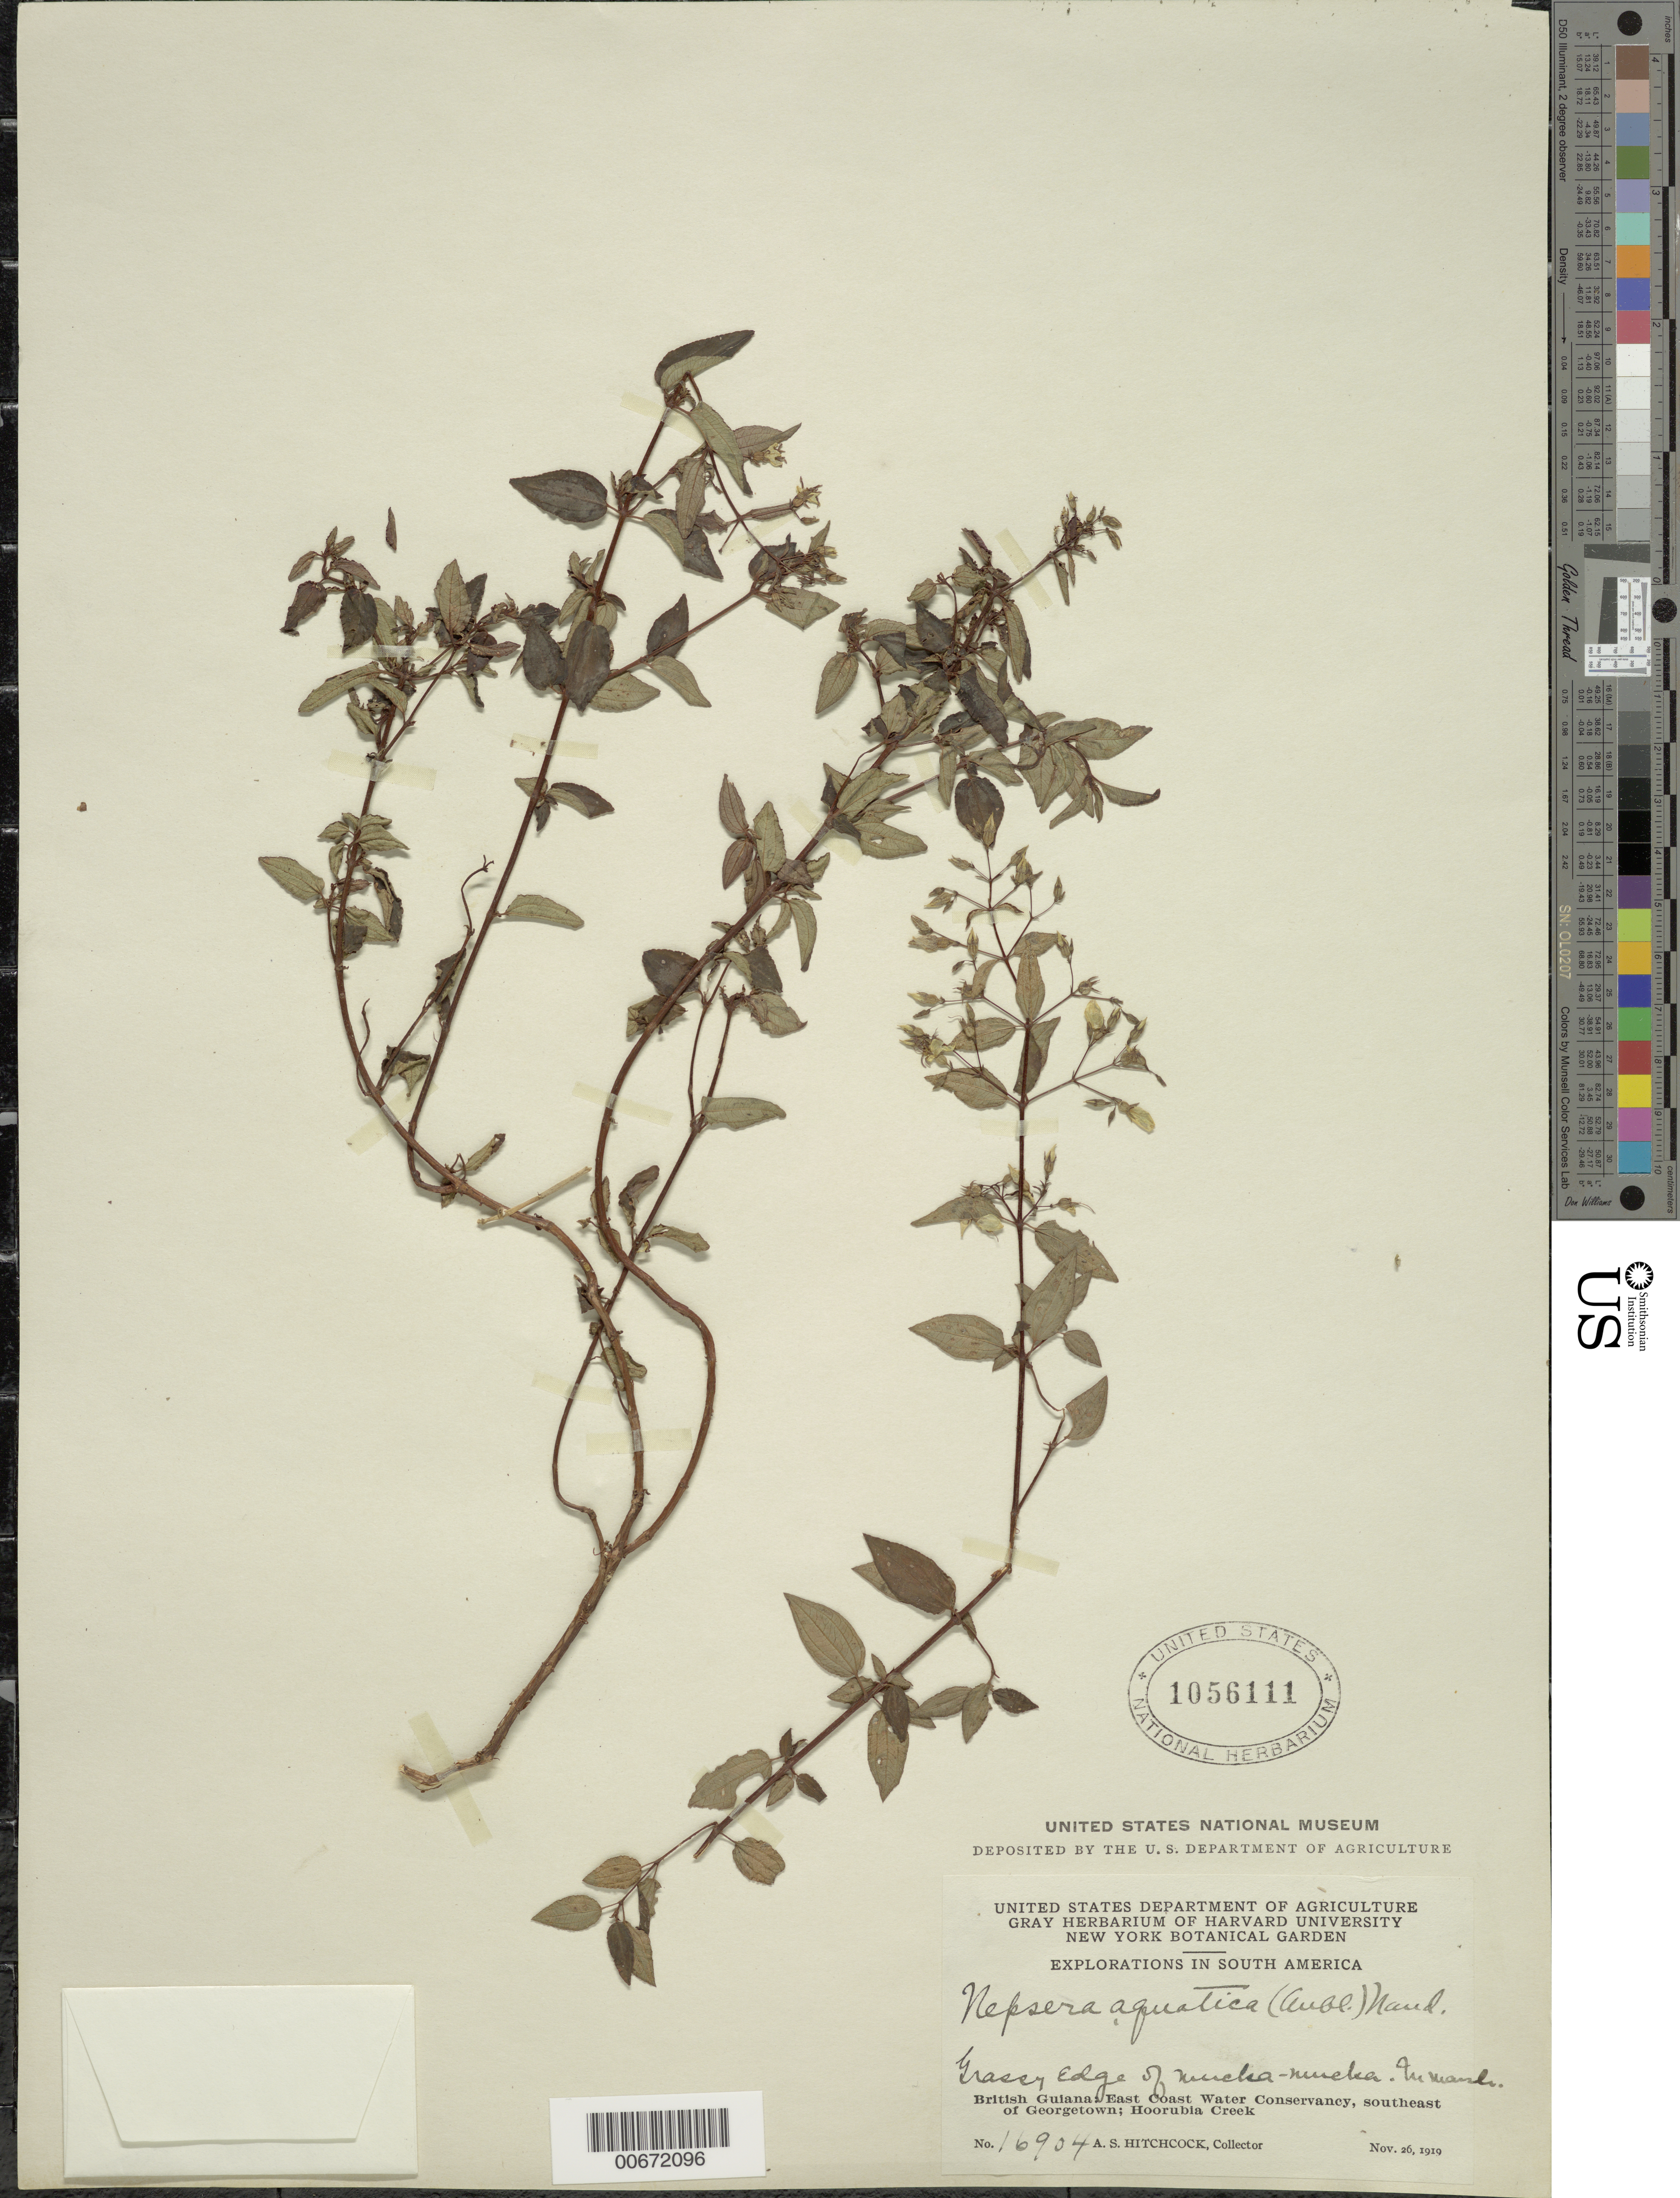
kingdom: Plantae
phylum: Tracheophyta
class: Magnoliopsida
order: Myrtales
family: Melastomataceae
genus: Nepsera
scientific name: Nepsera aquatica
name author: (Aubl.) Naudin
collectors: A. S. Hitchcock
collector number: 16904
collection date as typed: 26-Nov-19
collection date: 1919-11-26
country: Guyana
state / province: Demerara-Mahaica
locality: Hoorubea Creek, Mucka-mucka, SE of Georgetown, East Coast Water Conservancy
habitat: Grassy edge, in marsh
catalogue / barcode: US 1056111